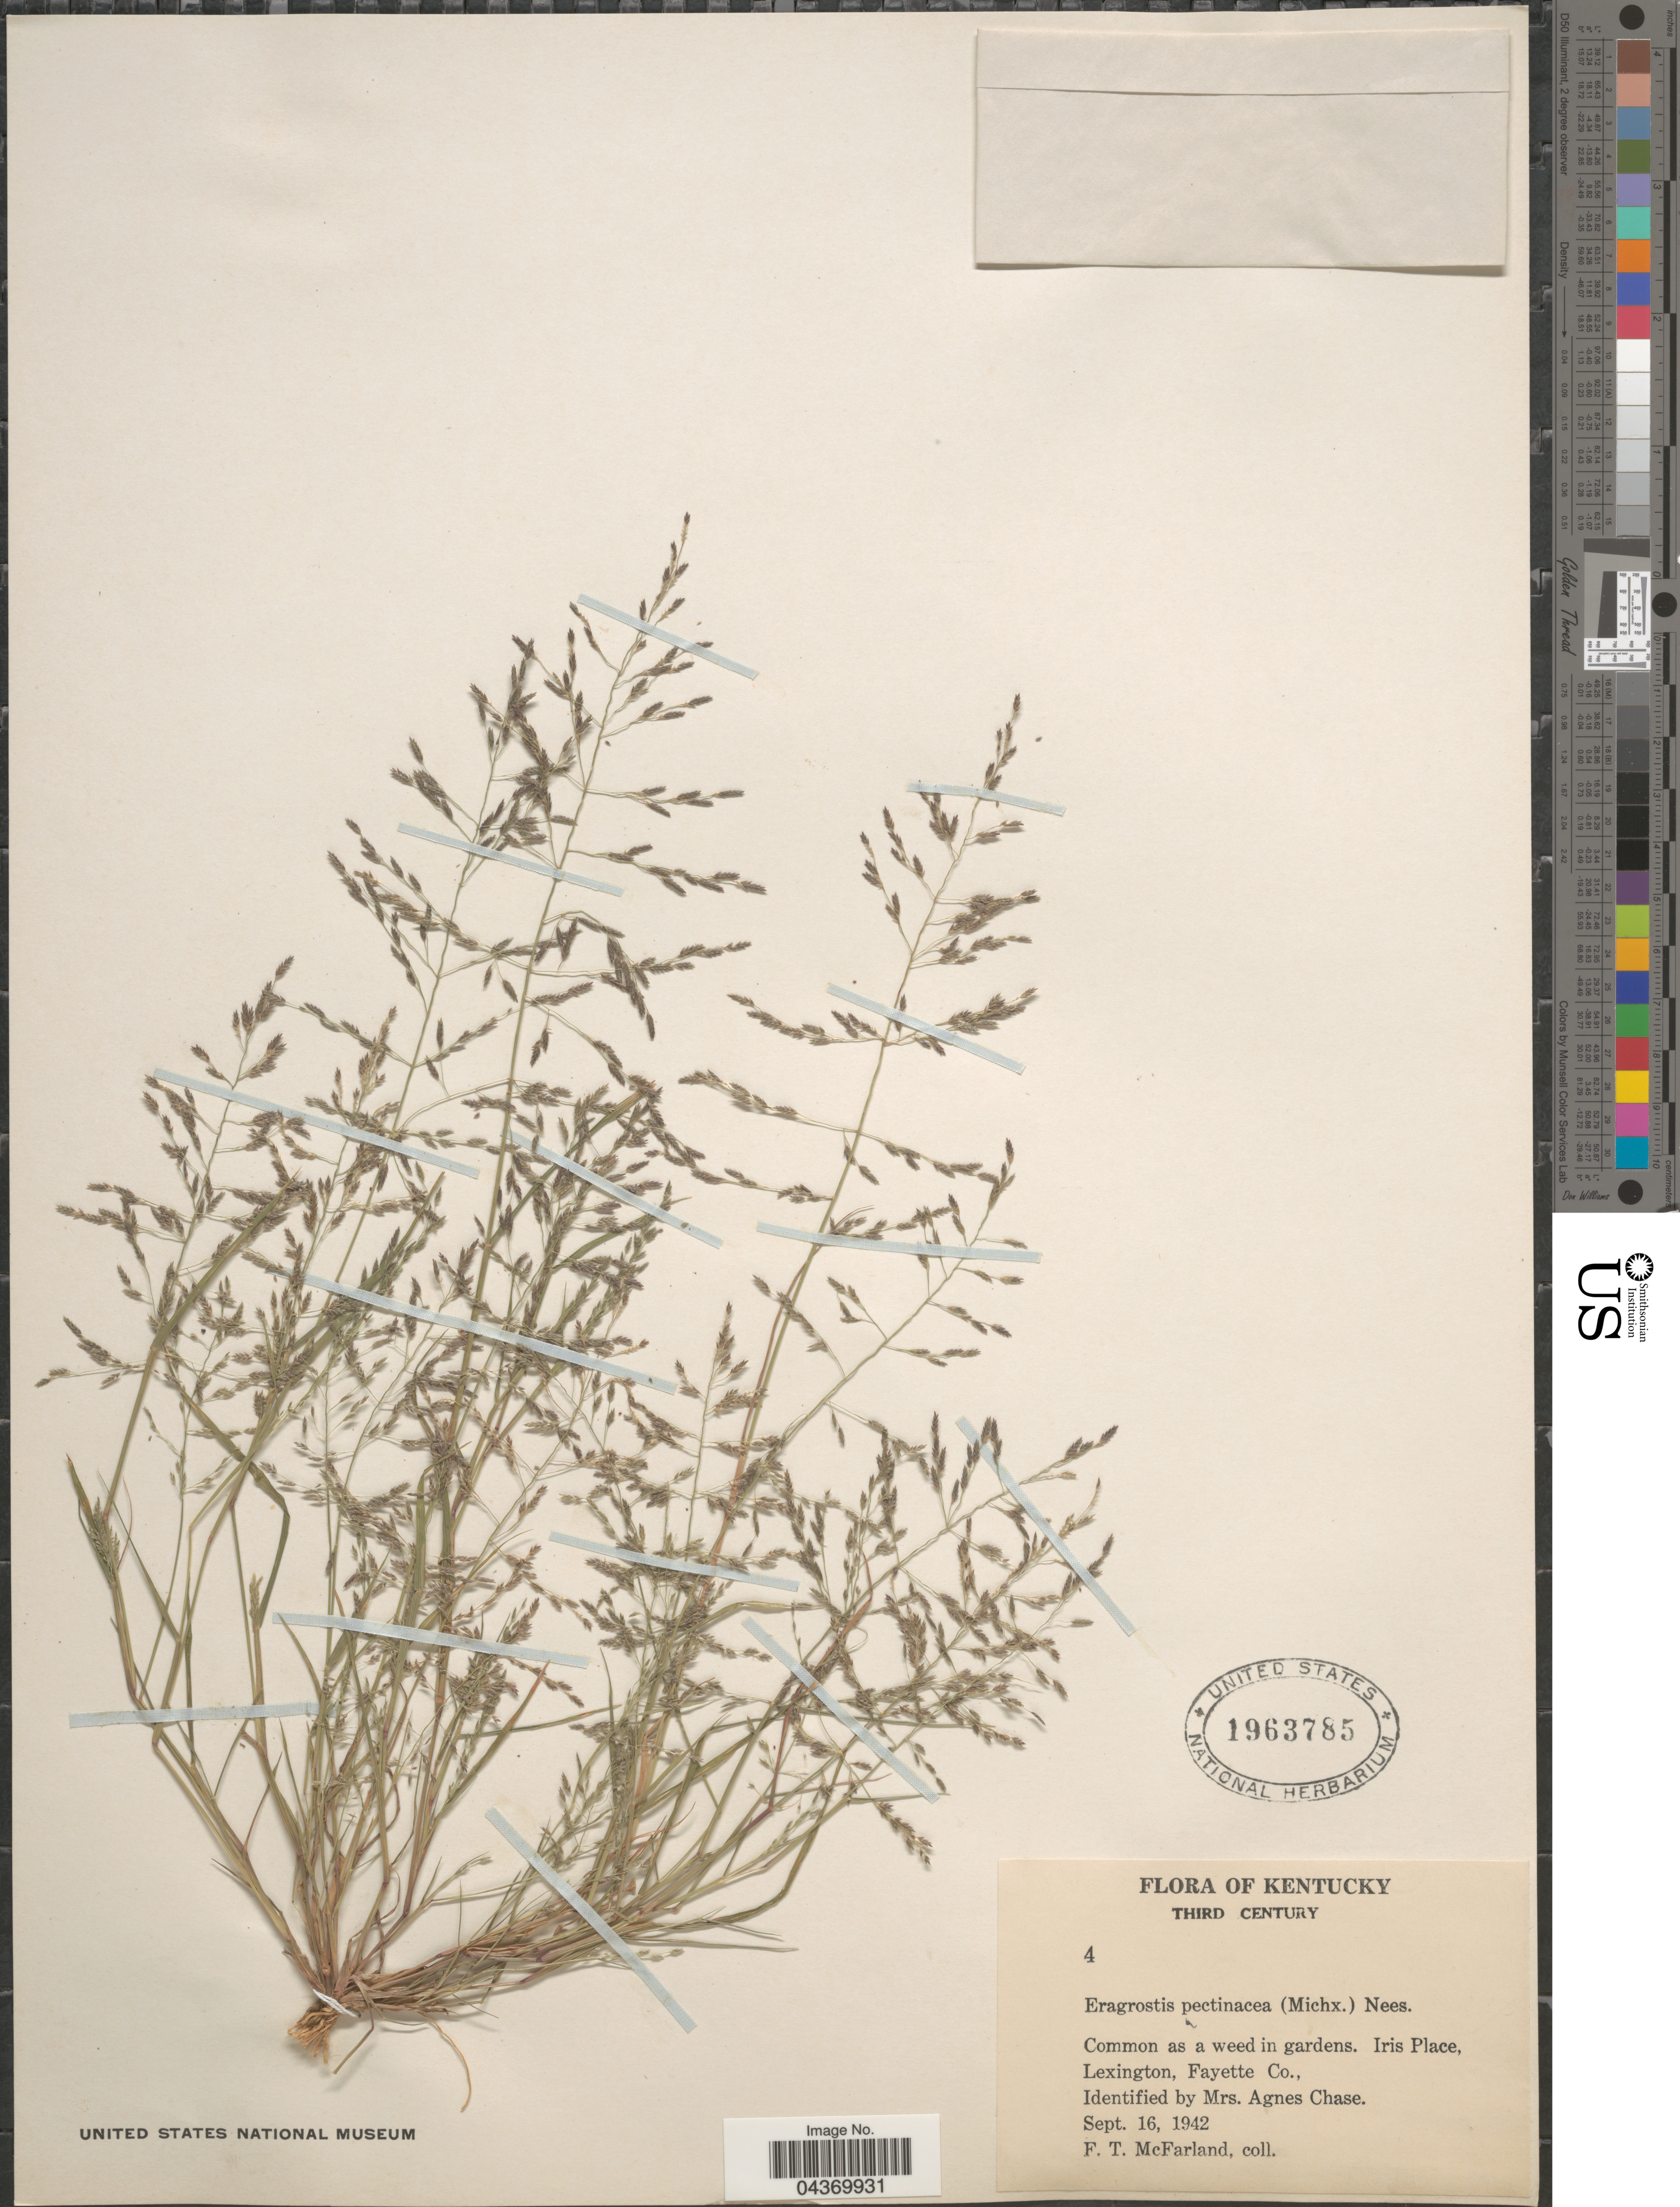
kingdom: Plantae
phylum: Tracheophyta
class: Liliopsida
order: Poales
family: Poaceae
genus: Eragrostis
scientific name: Eragrostis pectinacea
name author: (Michx.) Nees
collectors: F. McFarland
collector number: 4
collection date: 1942-09-16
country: United States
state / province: Kentucky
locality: Third Century [unsure placement]. Iris Place, Lexington, Fayette Co.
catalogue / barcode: US 1963785